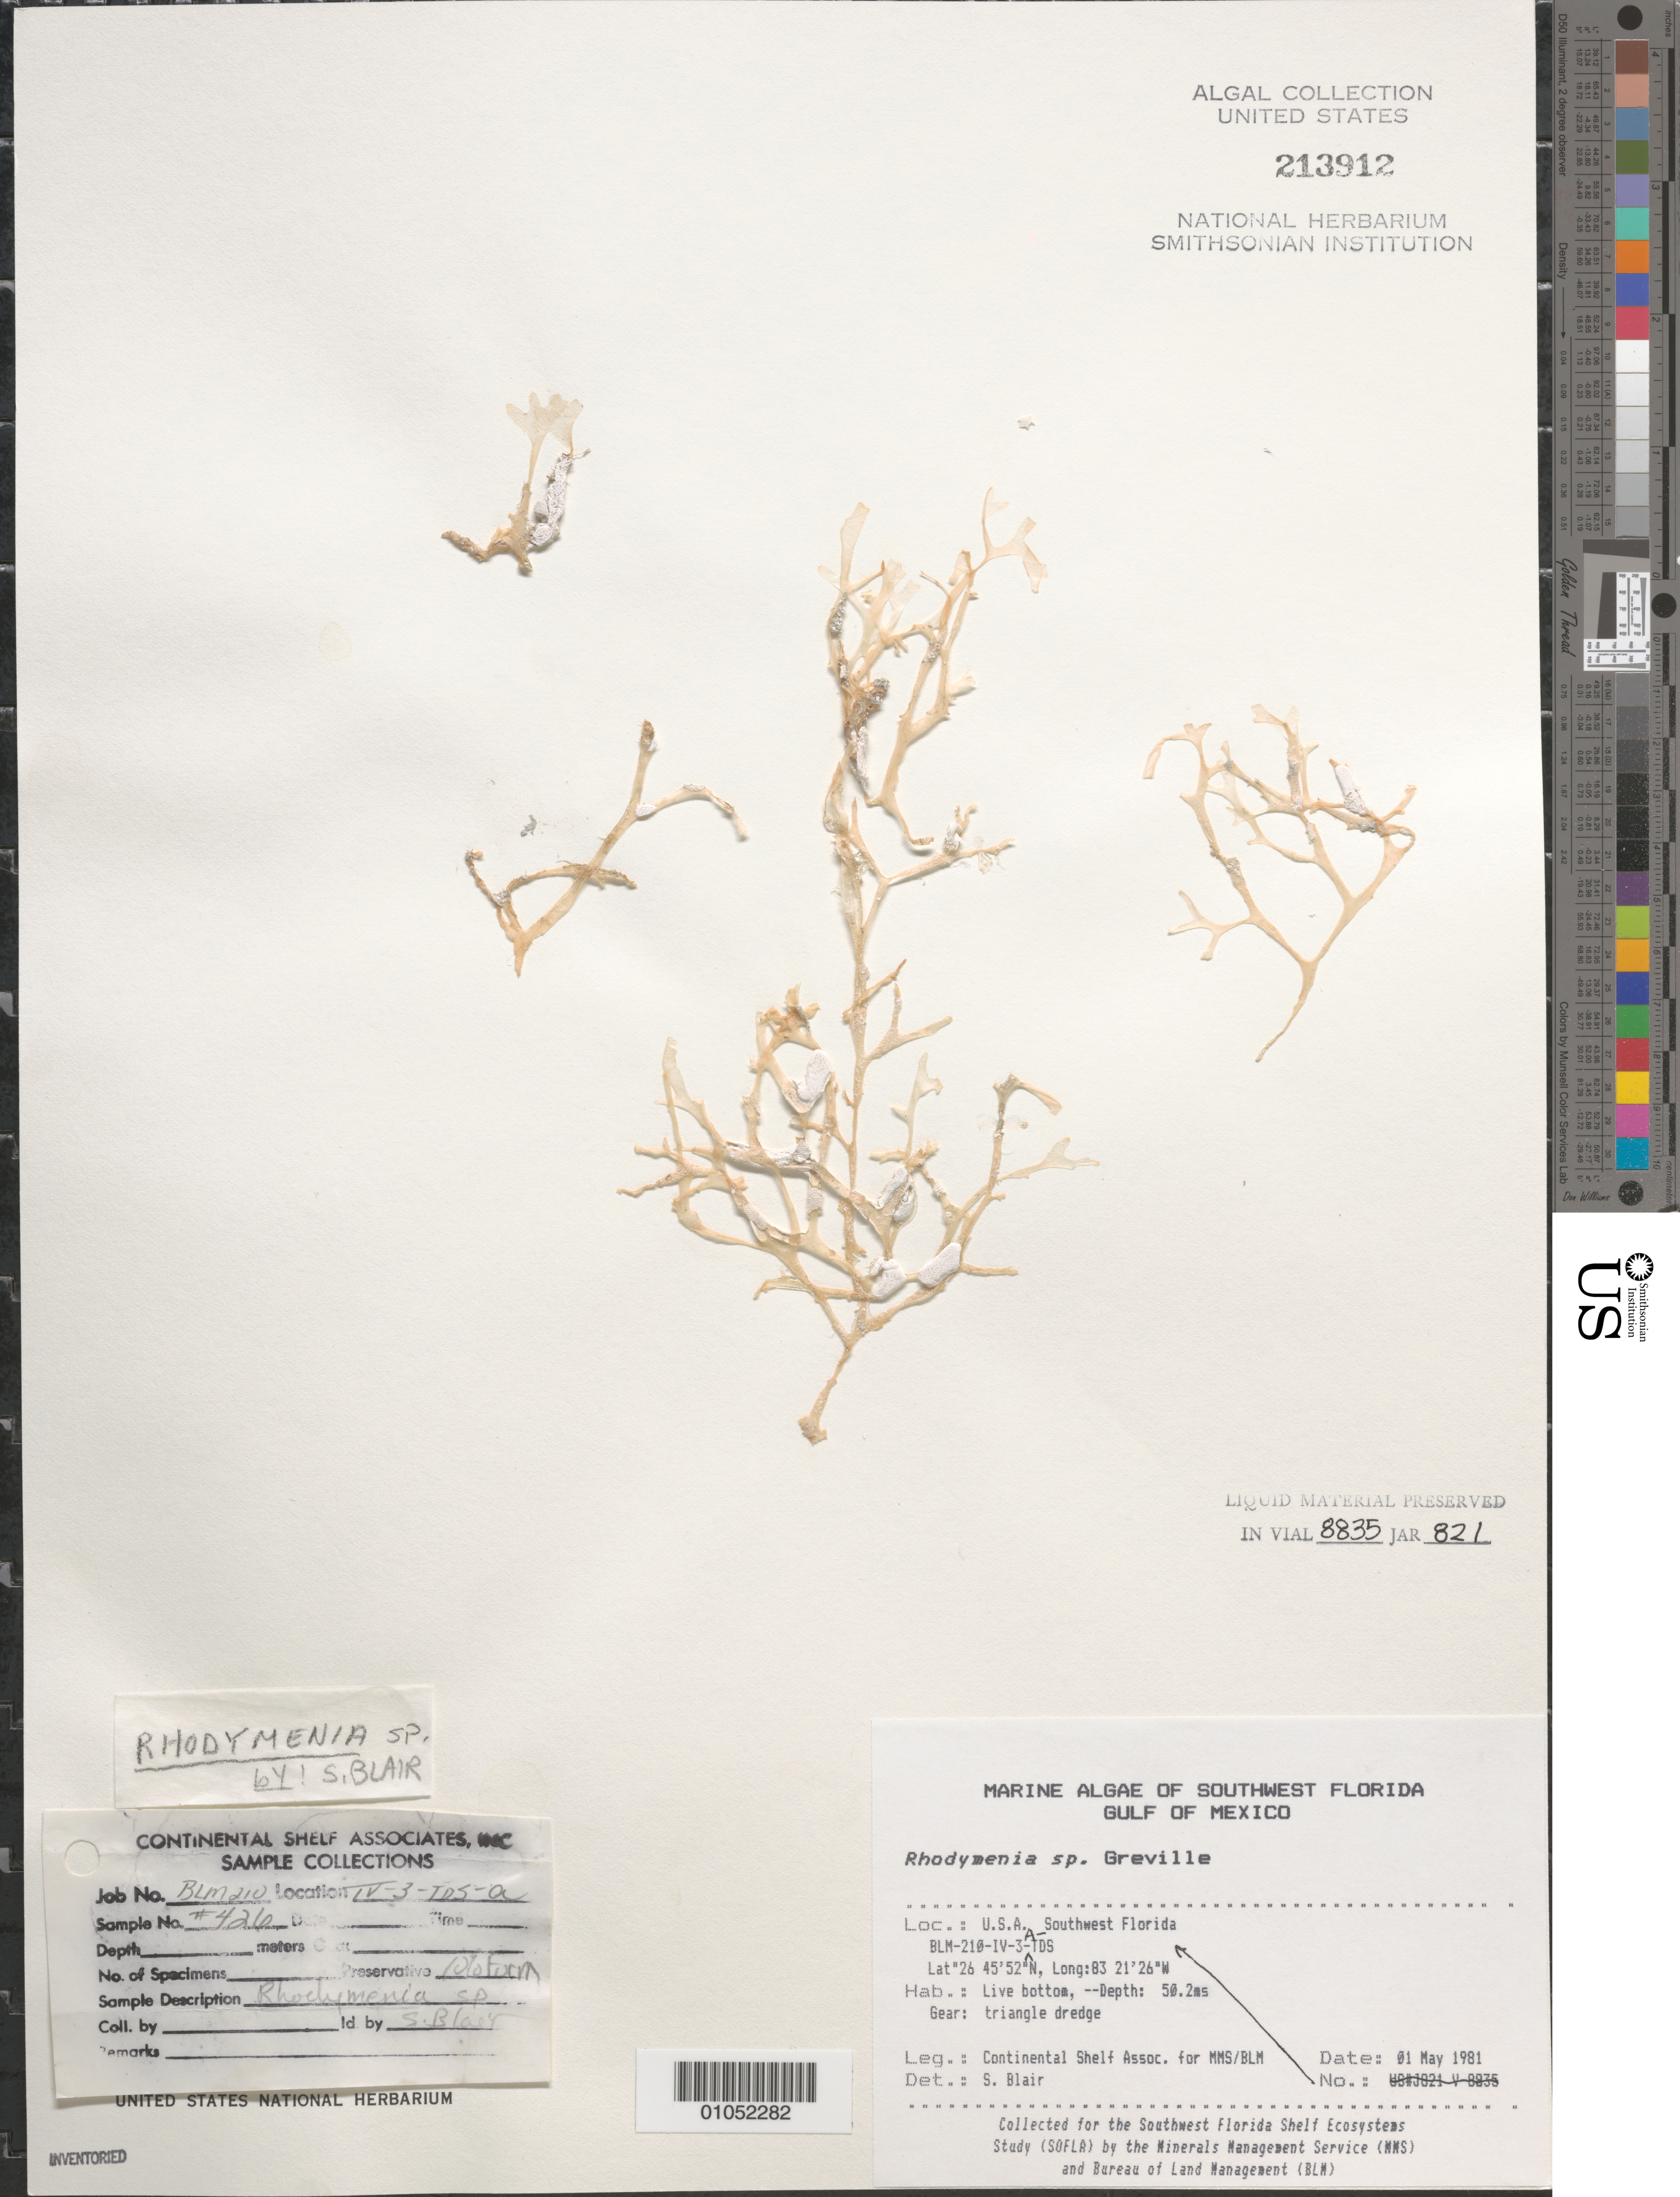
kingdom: Plantae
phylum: Rhodophyta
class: Florideophyceae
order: Rhodymeniales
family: Rhodymeniaceae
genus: Rhodymenia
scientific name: Rhodymenia sp.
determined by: Blair, S. M.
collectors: Continental Shelf Associates for the MMS/BLM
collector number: BLM-210-IV-3-A-TDS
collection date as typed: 01 May 1981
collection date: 1981-05-01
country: United States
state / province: Florida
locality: Gulf of Mexico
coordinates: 26 45'52"N, 83 21'26"W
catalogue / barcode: US 213912